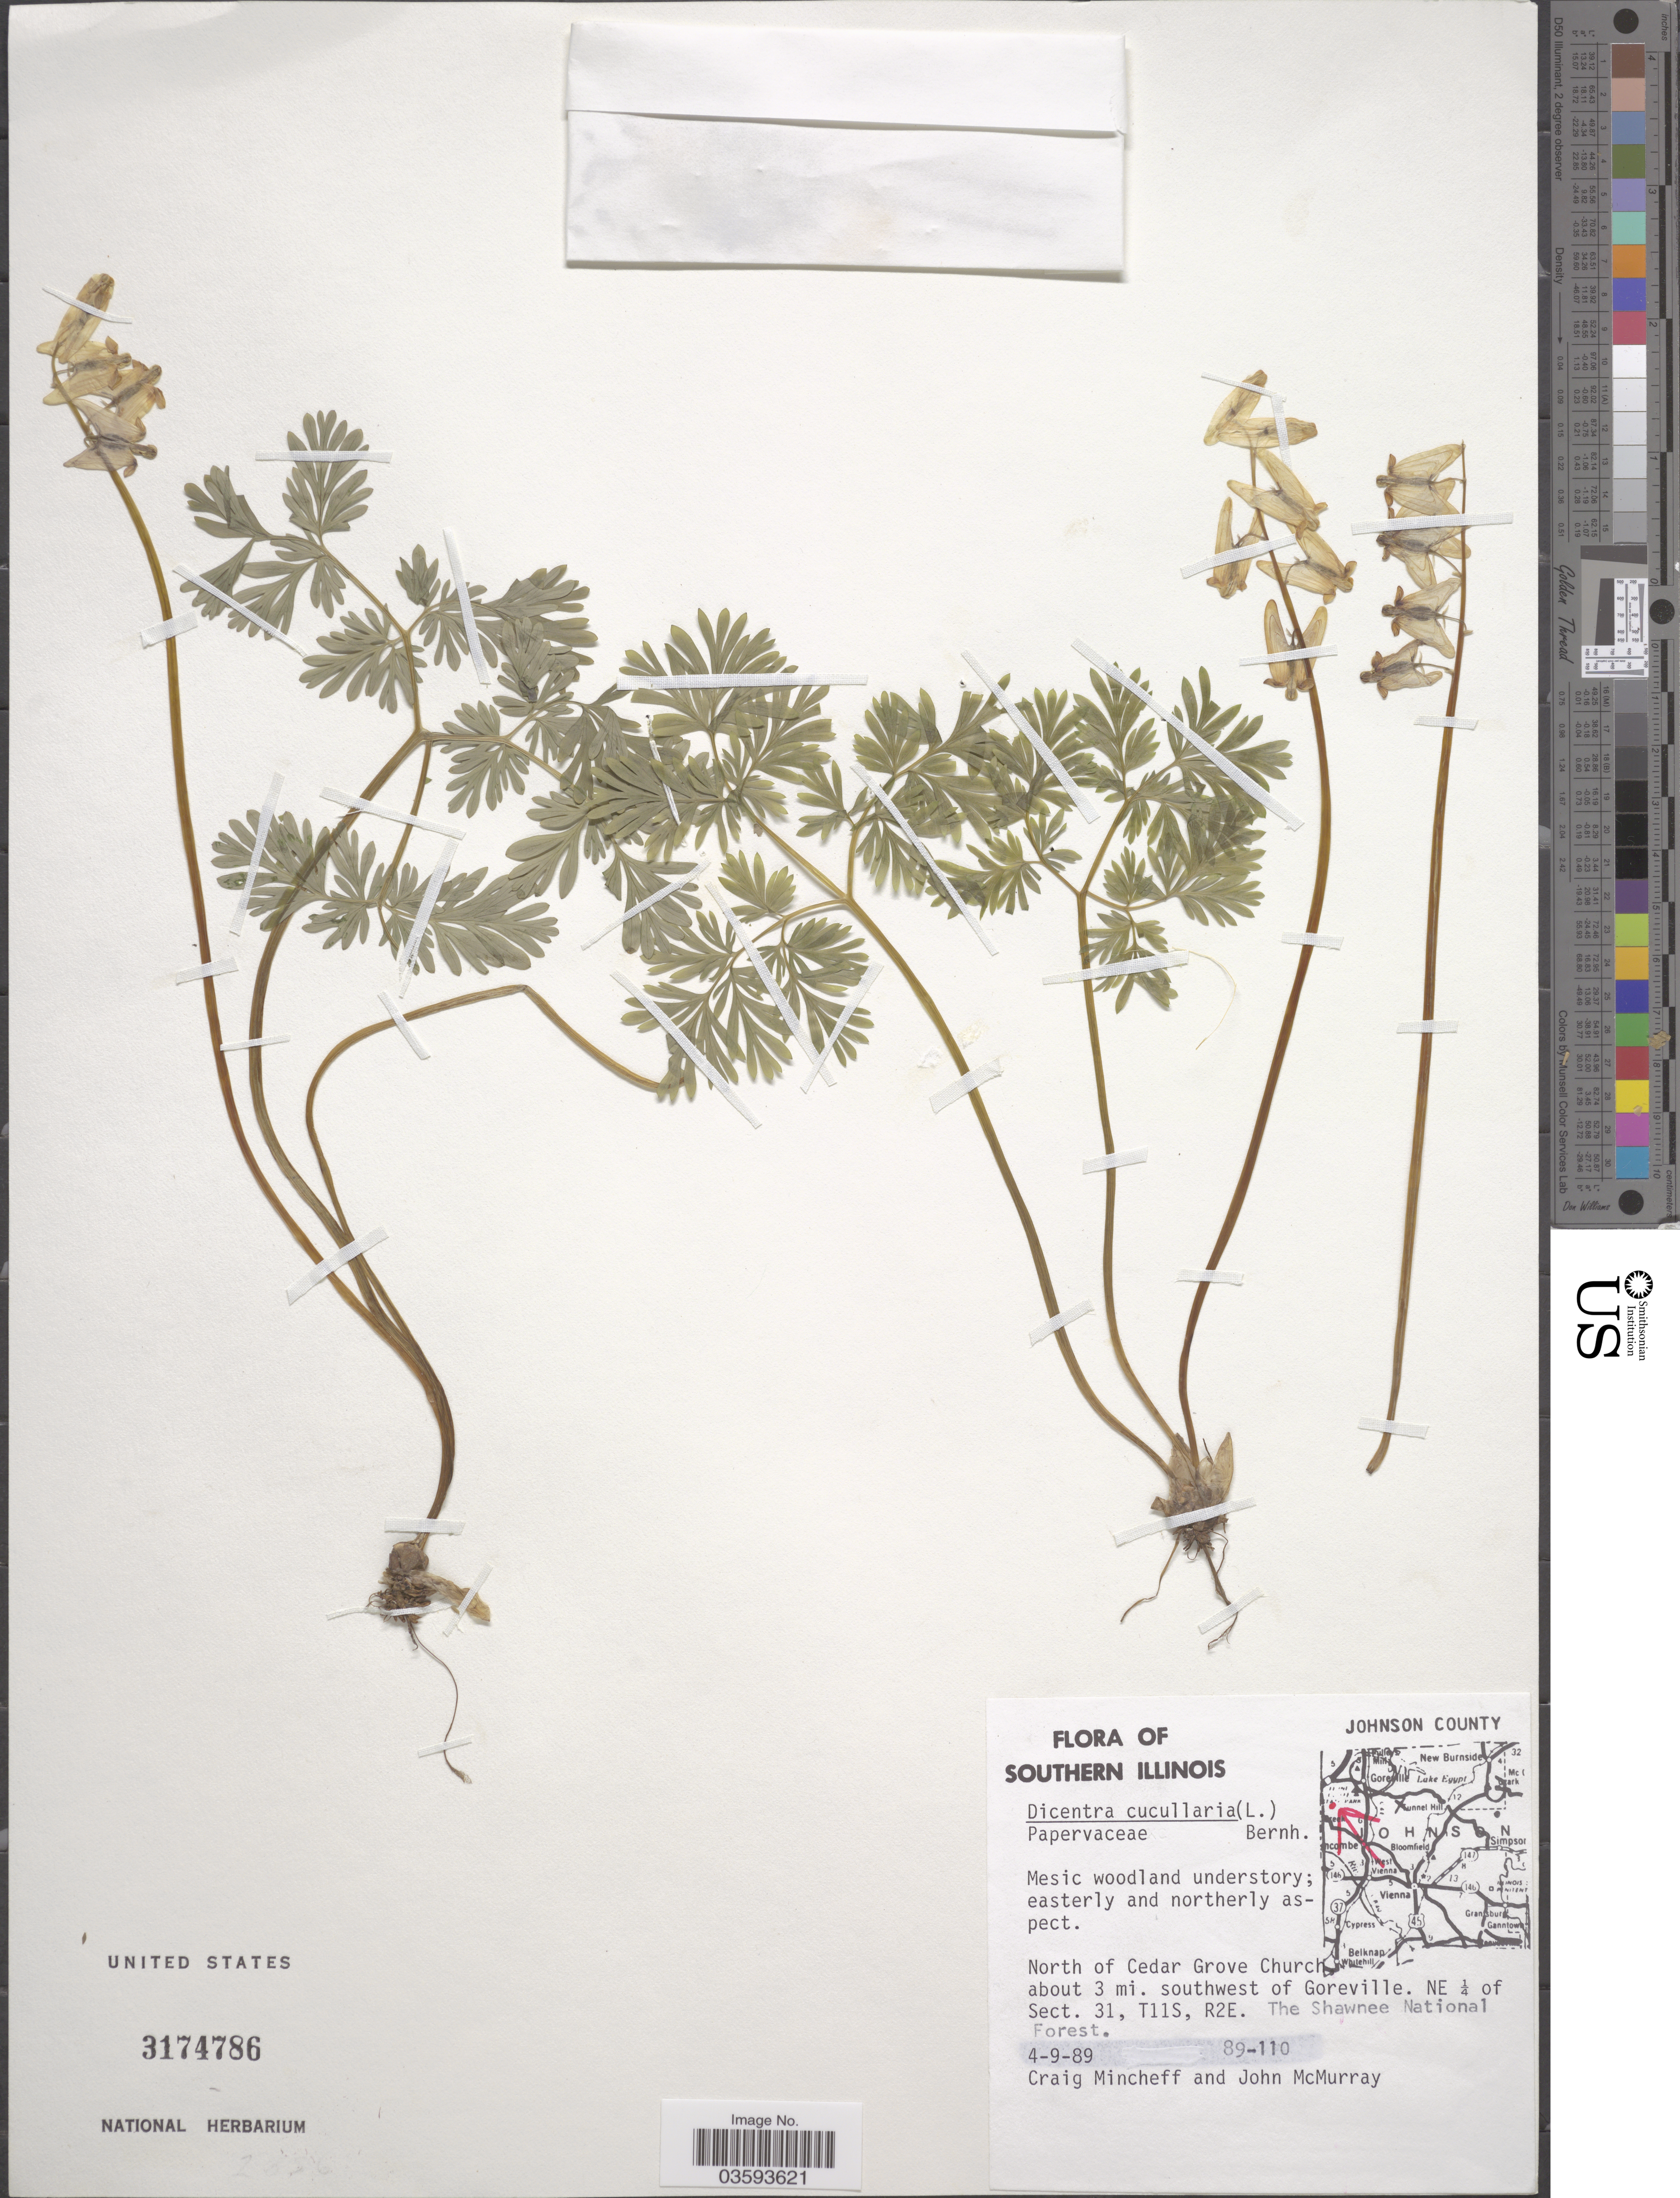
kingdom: Plantae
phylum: Tracheophyta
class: Magnoliopsida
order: Ranunculales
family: Papaveraceae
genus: Dicentra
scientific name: Dicentra cucullaria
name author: (L.) Bernh.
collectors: C. Mincheff & J. McMurray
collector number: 89-110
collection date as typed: Transcribed d/m/y: 9/4/89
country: United States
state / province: Illinois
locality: North of Cedar Grove Church about 3 mi. southwest of Goreville. NE ¼ of Sect. 31, T11S, R2E. The Shawnee National Forest.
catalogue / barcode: US 3174786